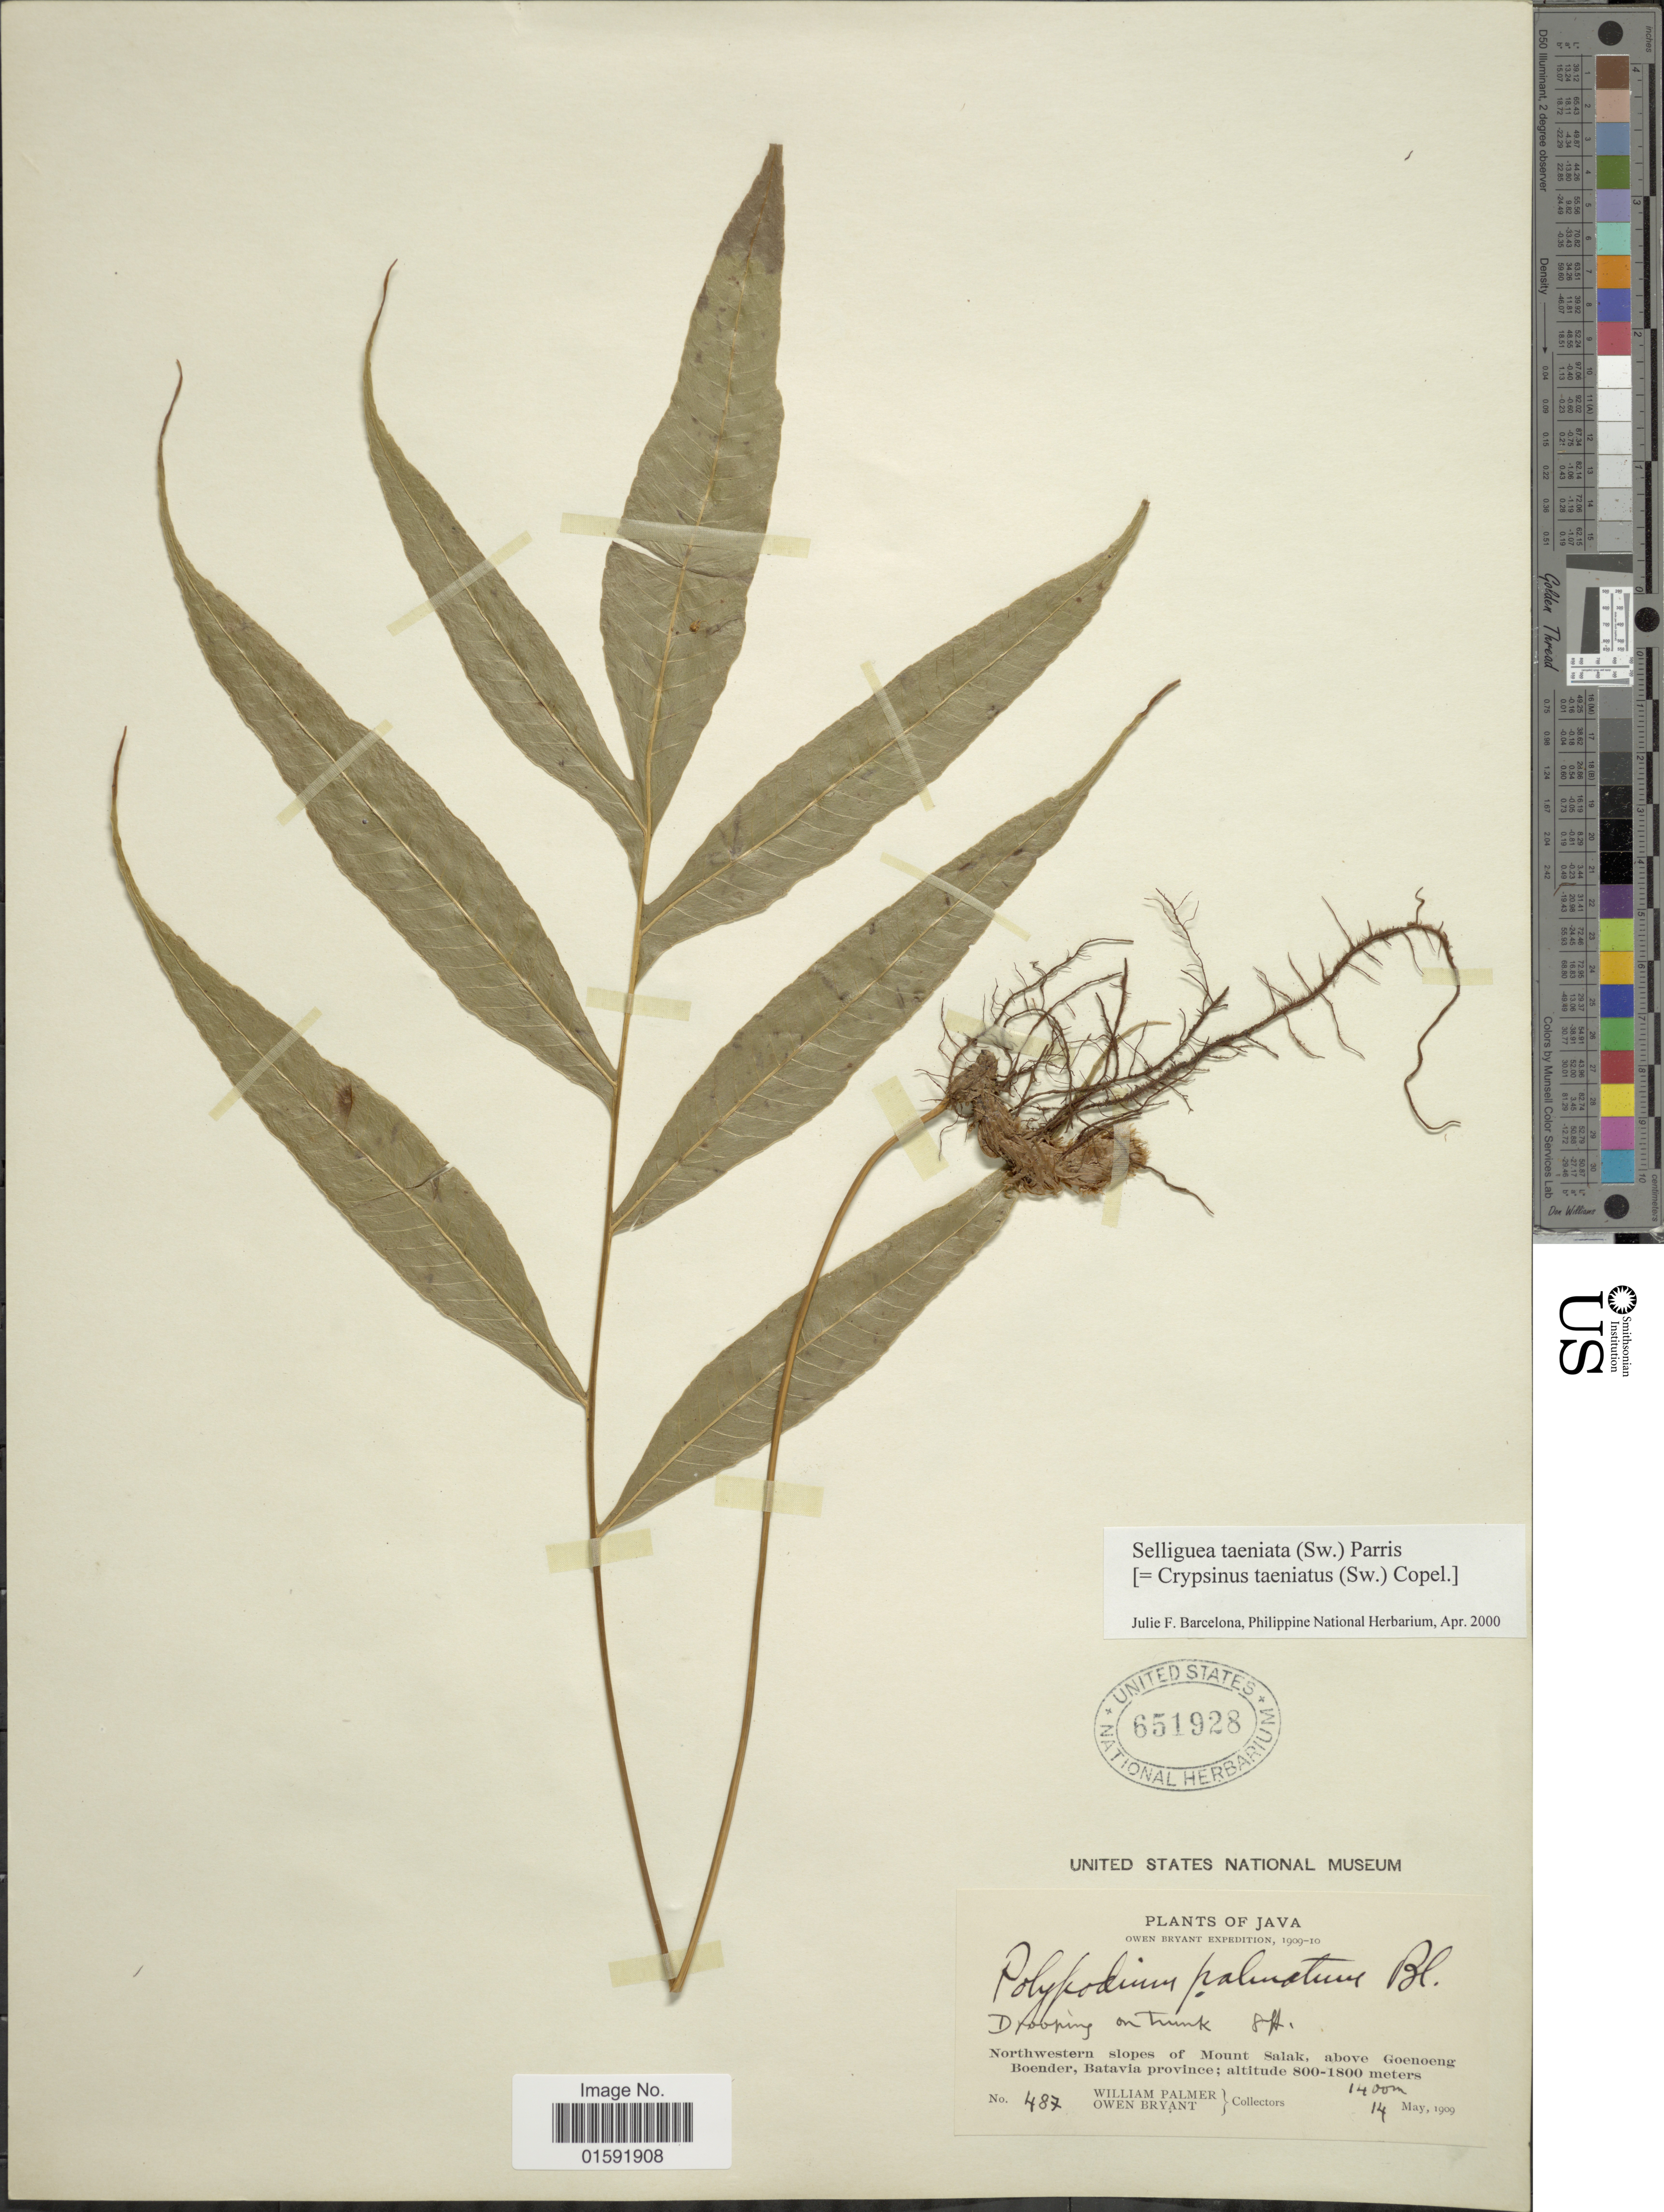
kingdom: Plantae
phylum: Tracheophyta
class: Polypodiopsida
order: Polypodiales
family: Polypodiaceae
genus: Selliguea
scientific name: Selliguea taeniata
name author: Parris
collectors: W. Palmer & O. Bryant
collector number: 487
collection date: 1909-05-14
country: Indonesia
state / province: Java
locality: Vicinity of Goenoeng Boender, northern slope of Mount Salak, Batavia Province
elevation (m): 1400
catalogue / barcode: US 651928